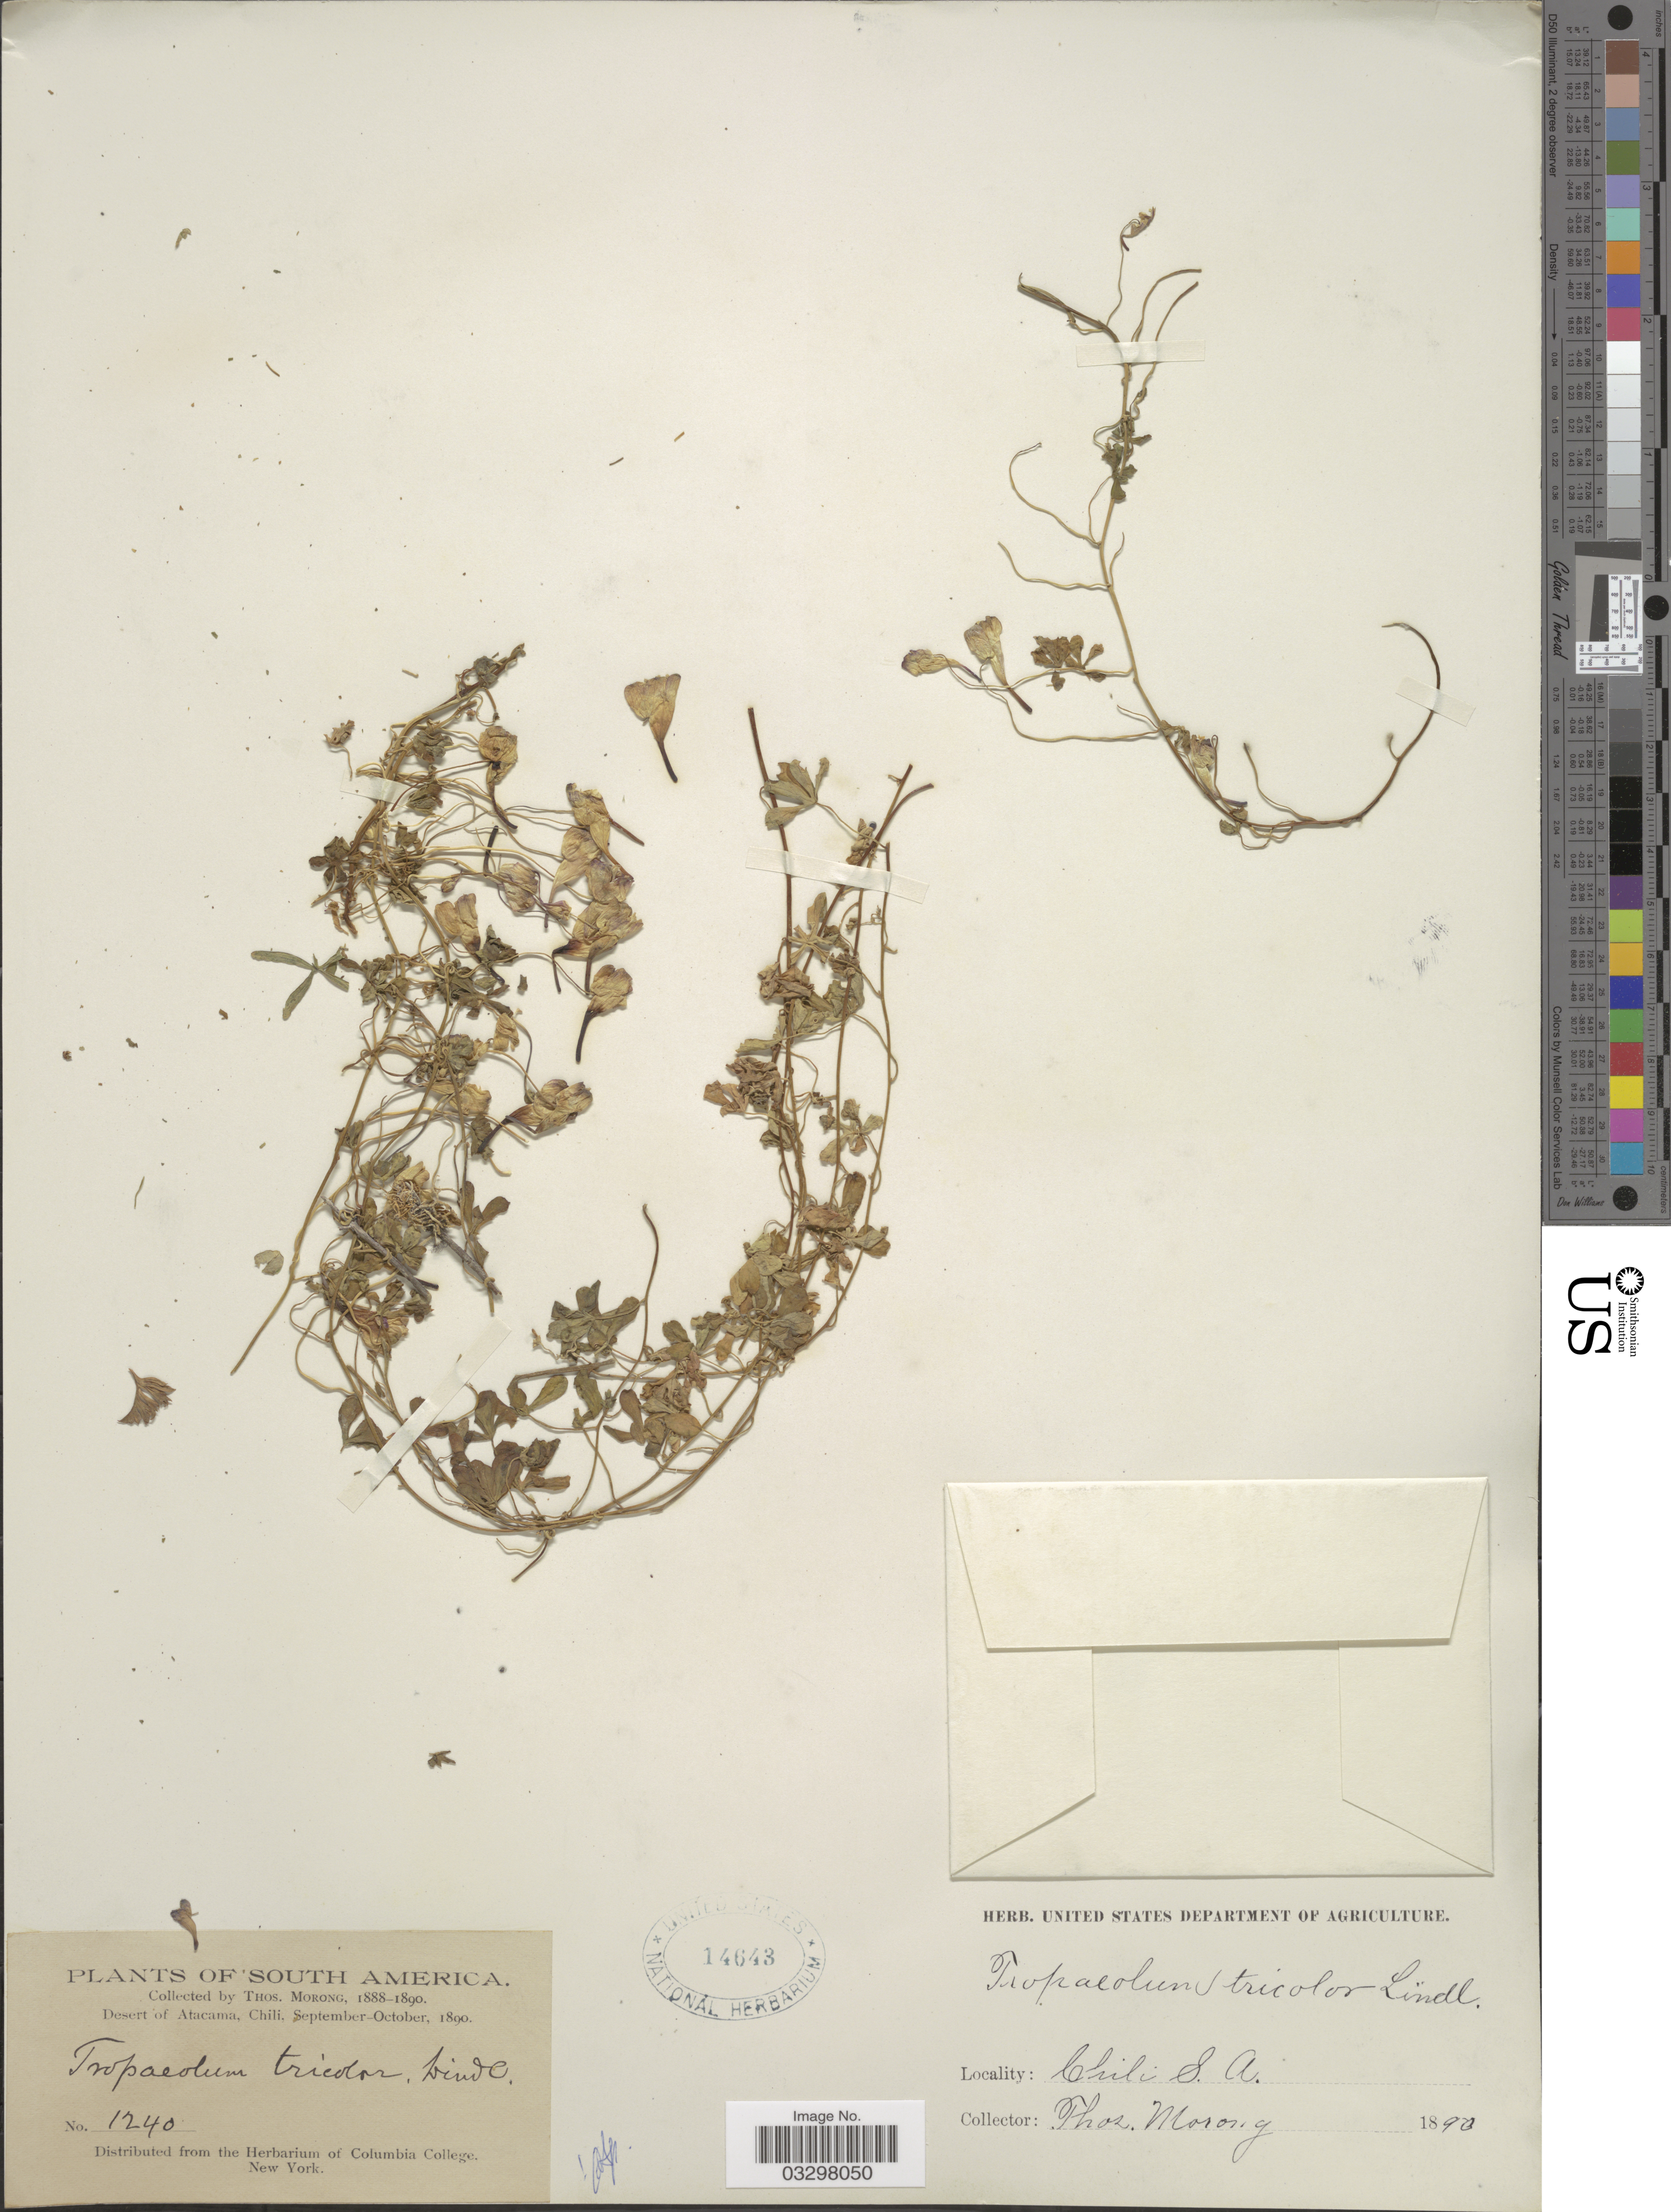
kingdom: Plantae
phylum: Tracheophyta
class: Magnoliopsida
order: Brassicales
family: Tropaeolaceae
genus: Tropaeolum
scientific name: Tropaeolum tricolor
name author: Sweet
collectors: ex herb. T. Morong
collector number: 1240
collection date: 1890-09/1890-10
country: Chile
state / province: Atacama (III)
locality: Desert of Atacama, Chili.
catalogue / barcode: US 14643